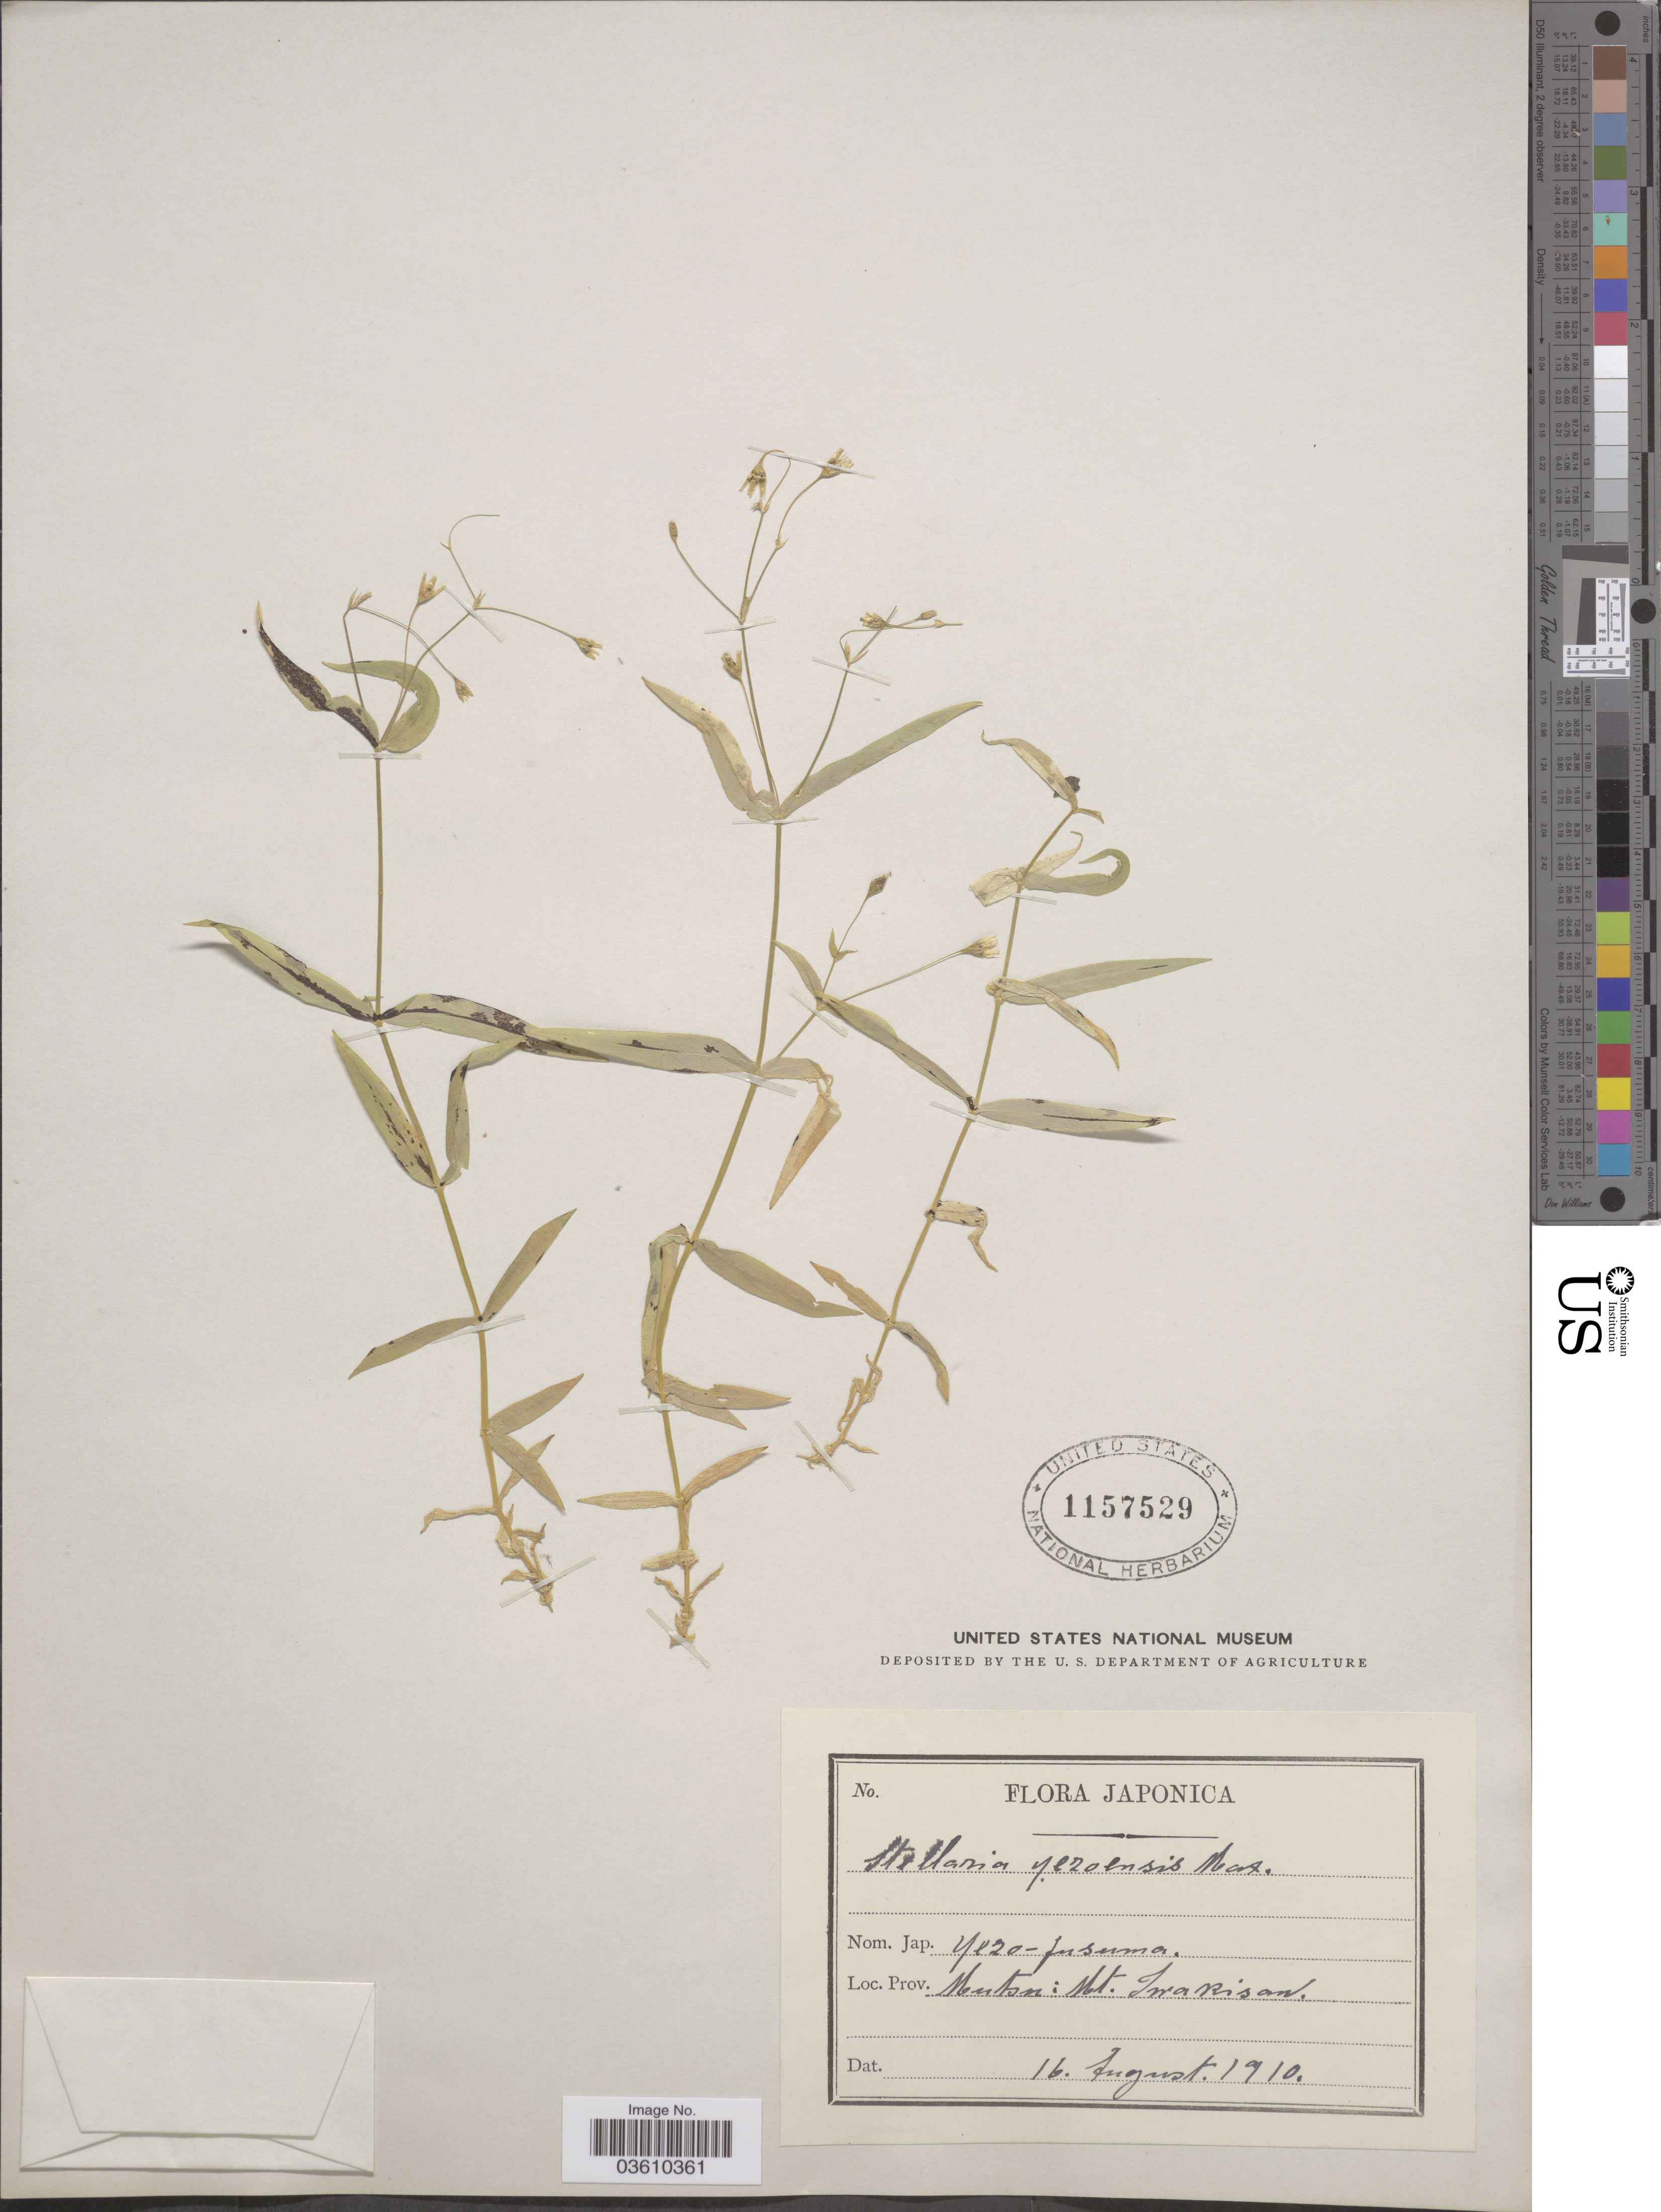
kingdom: Plantae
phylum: Tracheophyta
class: Magnoliopsida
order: Caryophyllales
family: Caryophyllaceae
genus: Stellaria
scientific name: Stellaria fenzlii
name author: Regel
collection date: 1910-08-16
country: Japan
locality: Mutsu: Mt. Iwakisan.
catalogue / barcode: US 1157529